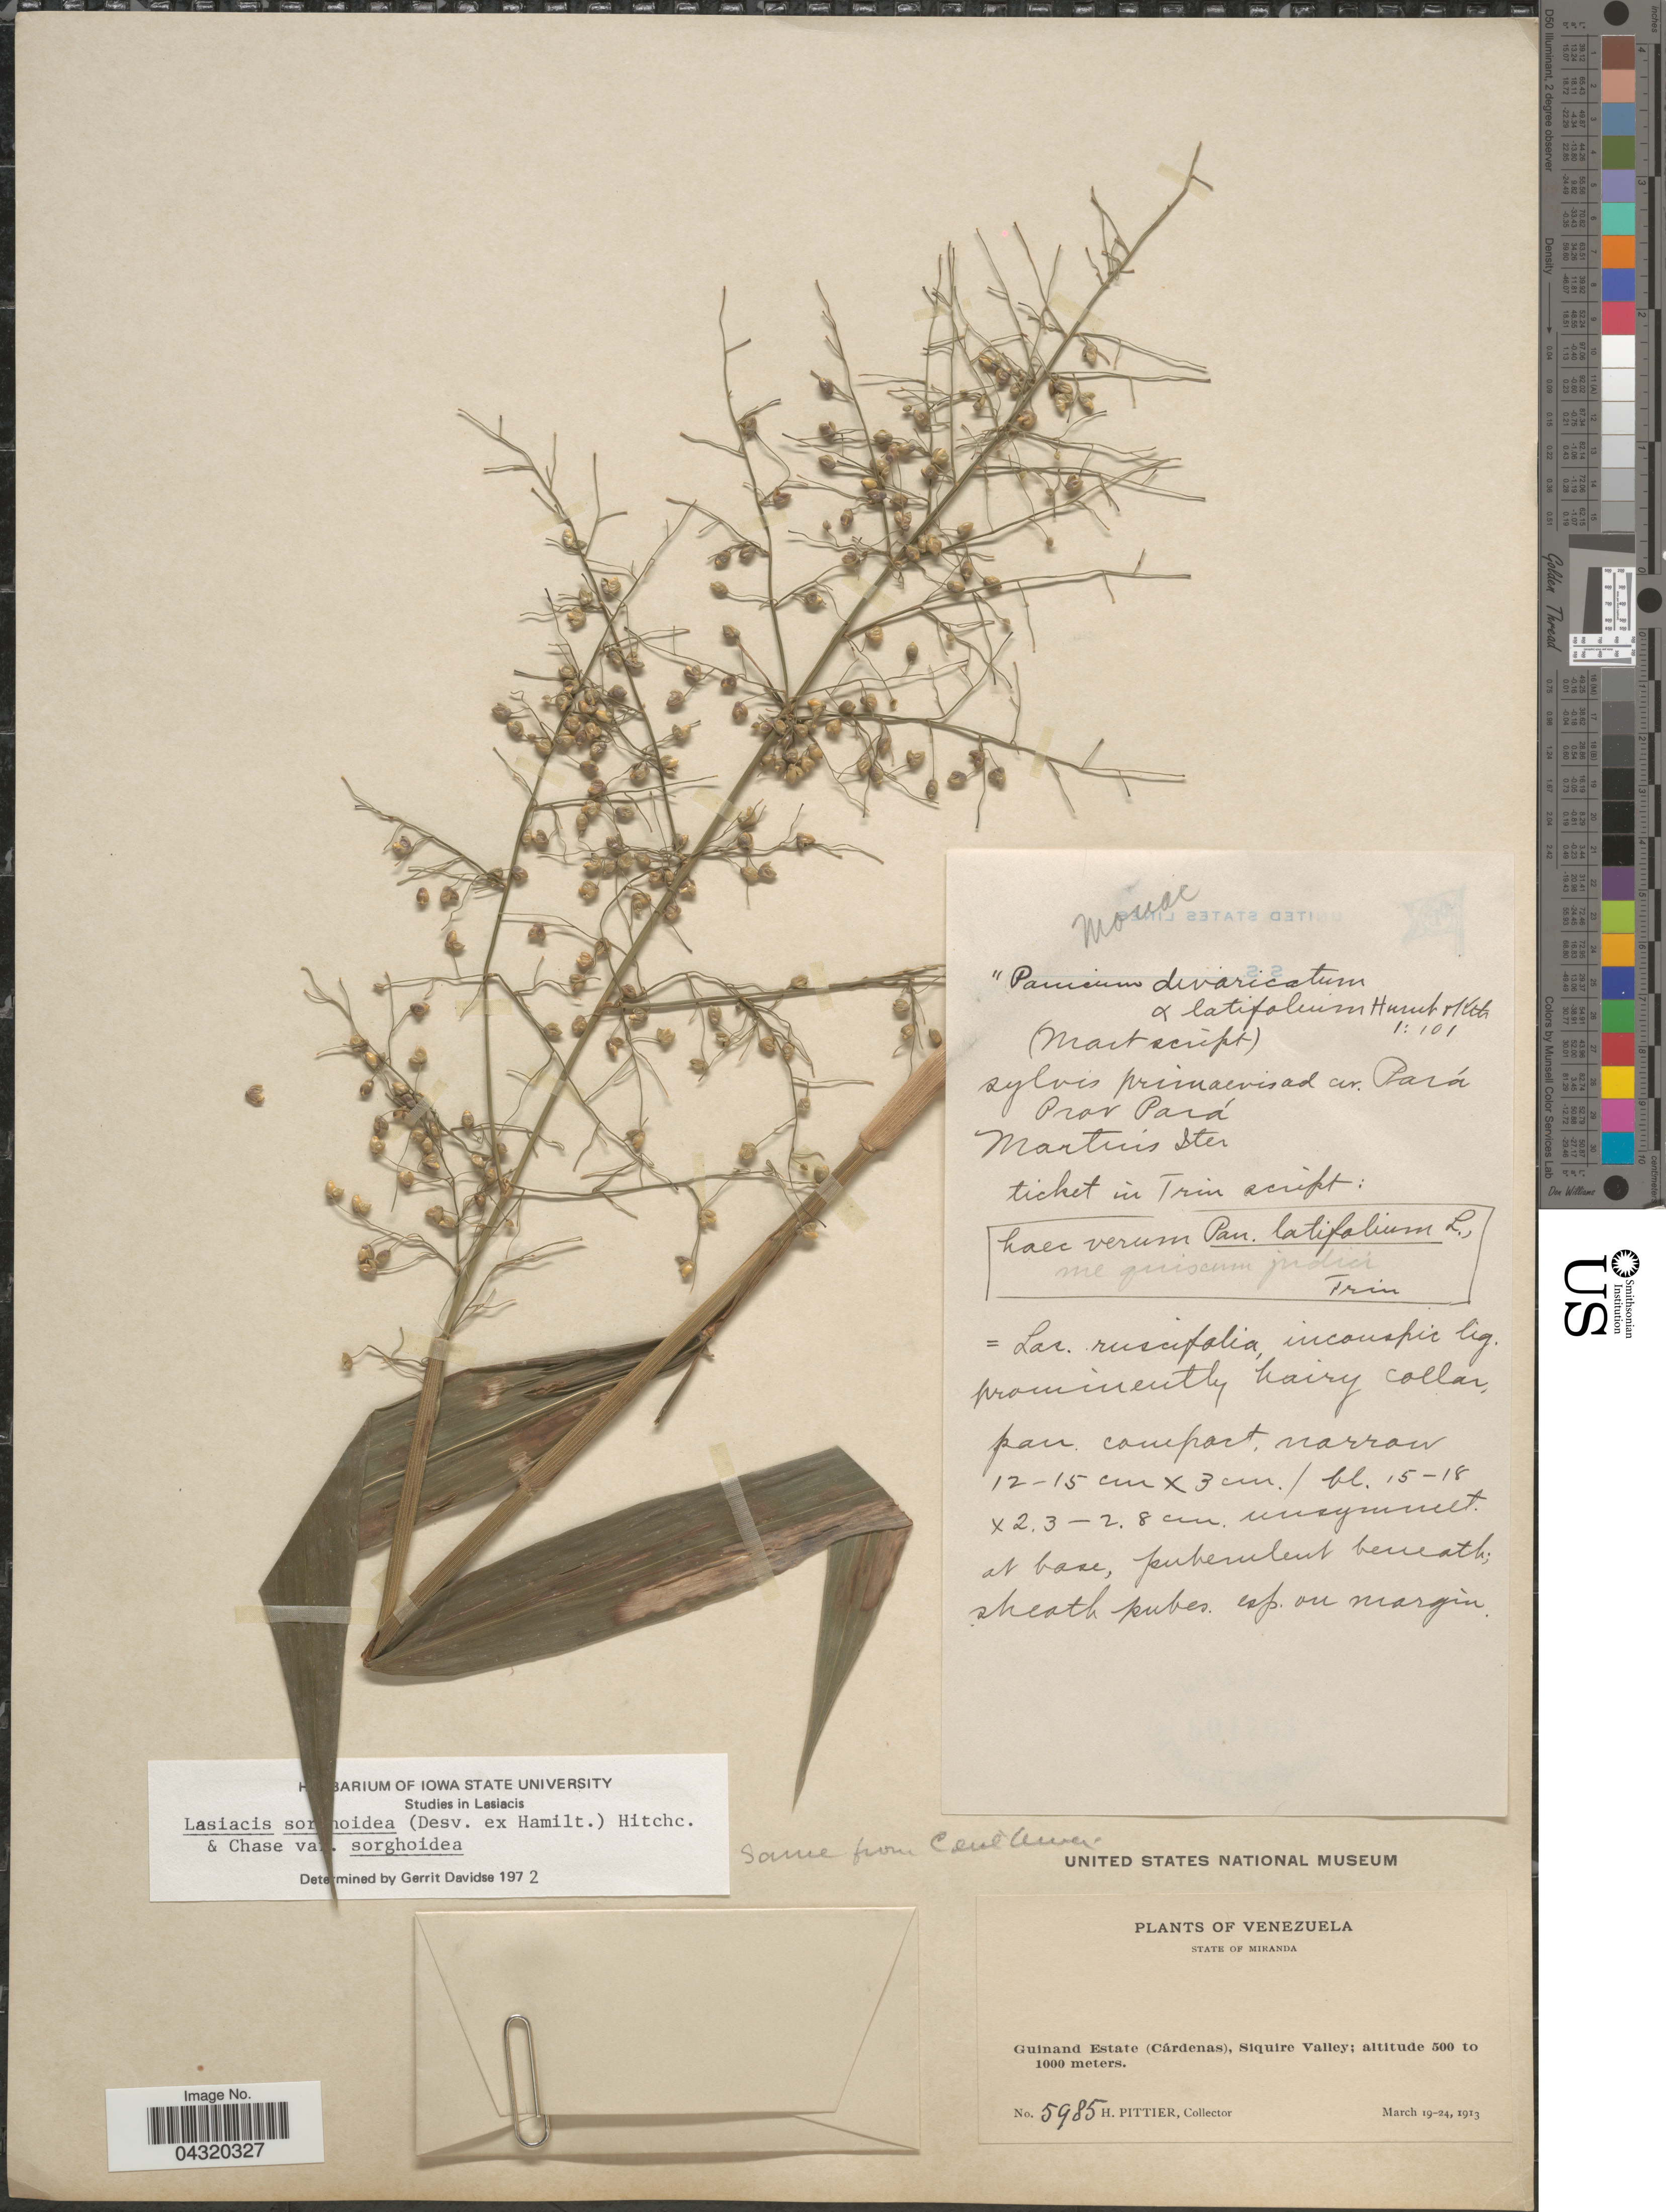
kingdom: Plantae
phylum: Tracheophyta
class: Liliopsida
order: Poales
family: Poaceae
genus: Lasiacis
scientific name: Lasiacis sorghoidea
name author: (Desv. ex Ham.) Hitchc. & Chase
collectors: H. F. Pittier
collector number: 5985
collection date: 1913-03-19/1913-03-24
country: Venezuela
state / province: Miranda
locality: Guinand Estate (Cárdenar), Siquire Valley.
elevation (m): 500